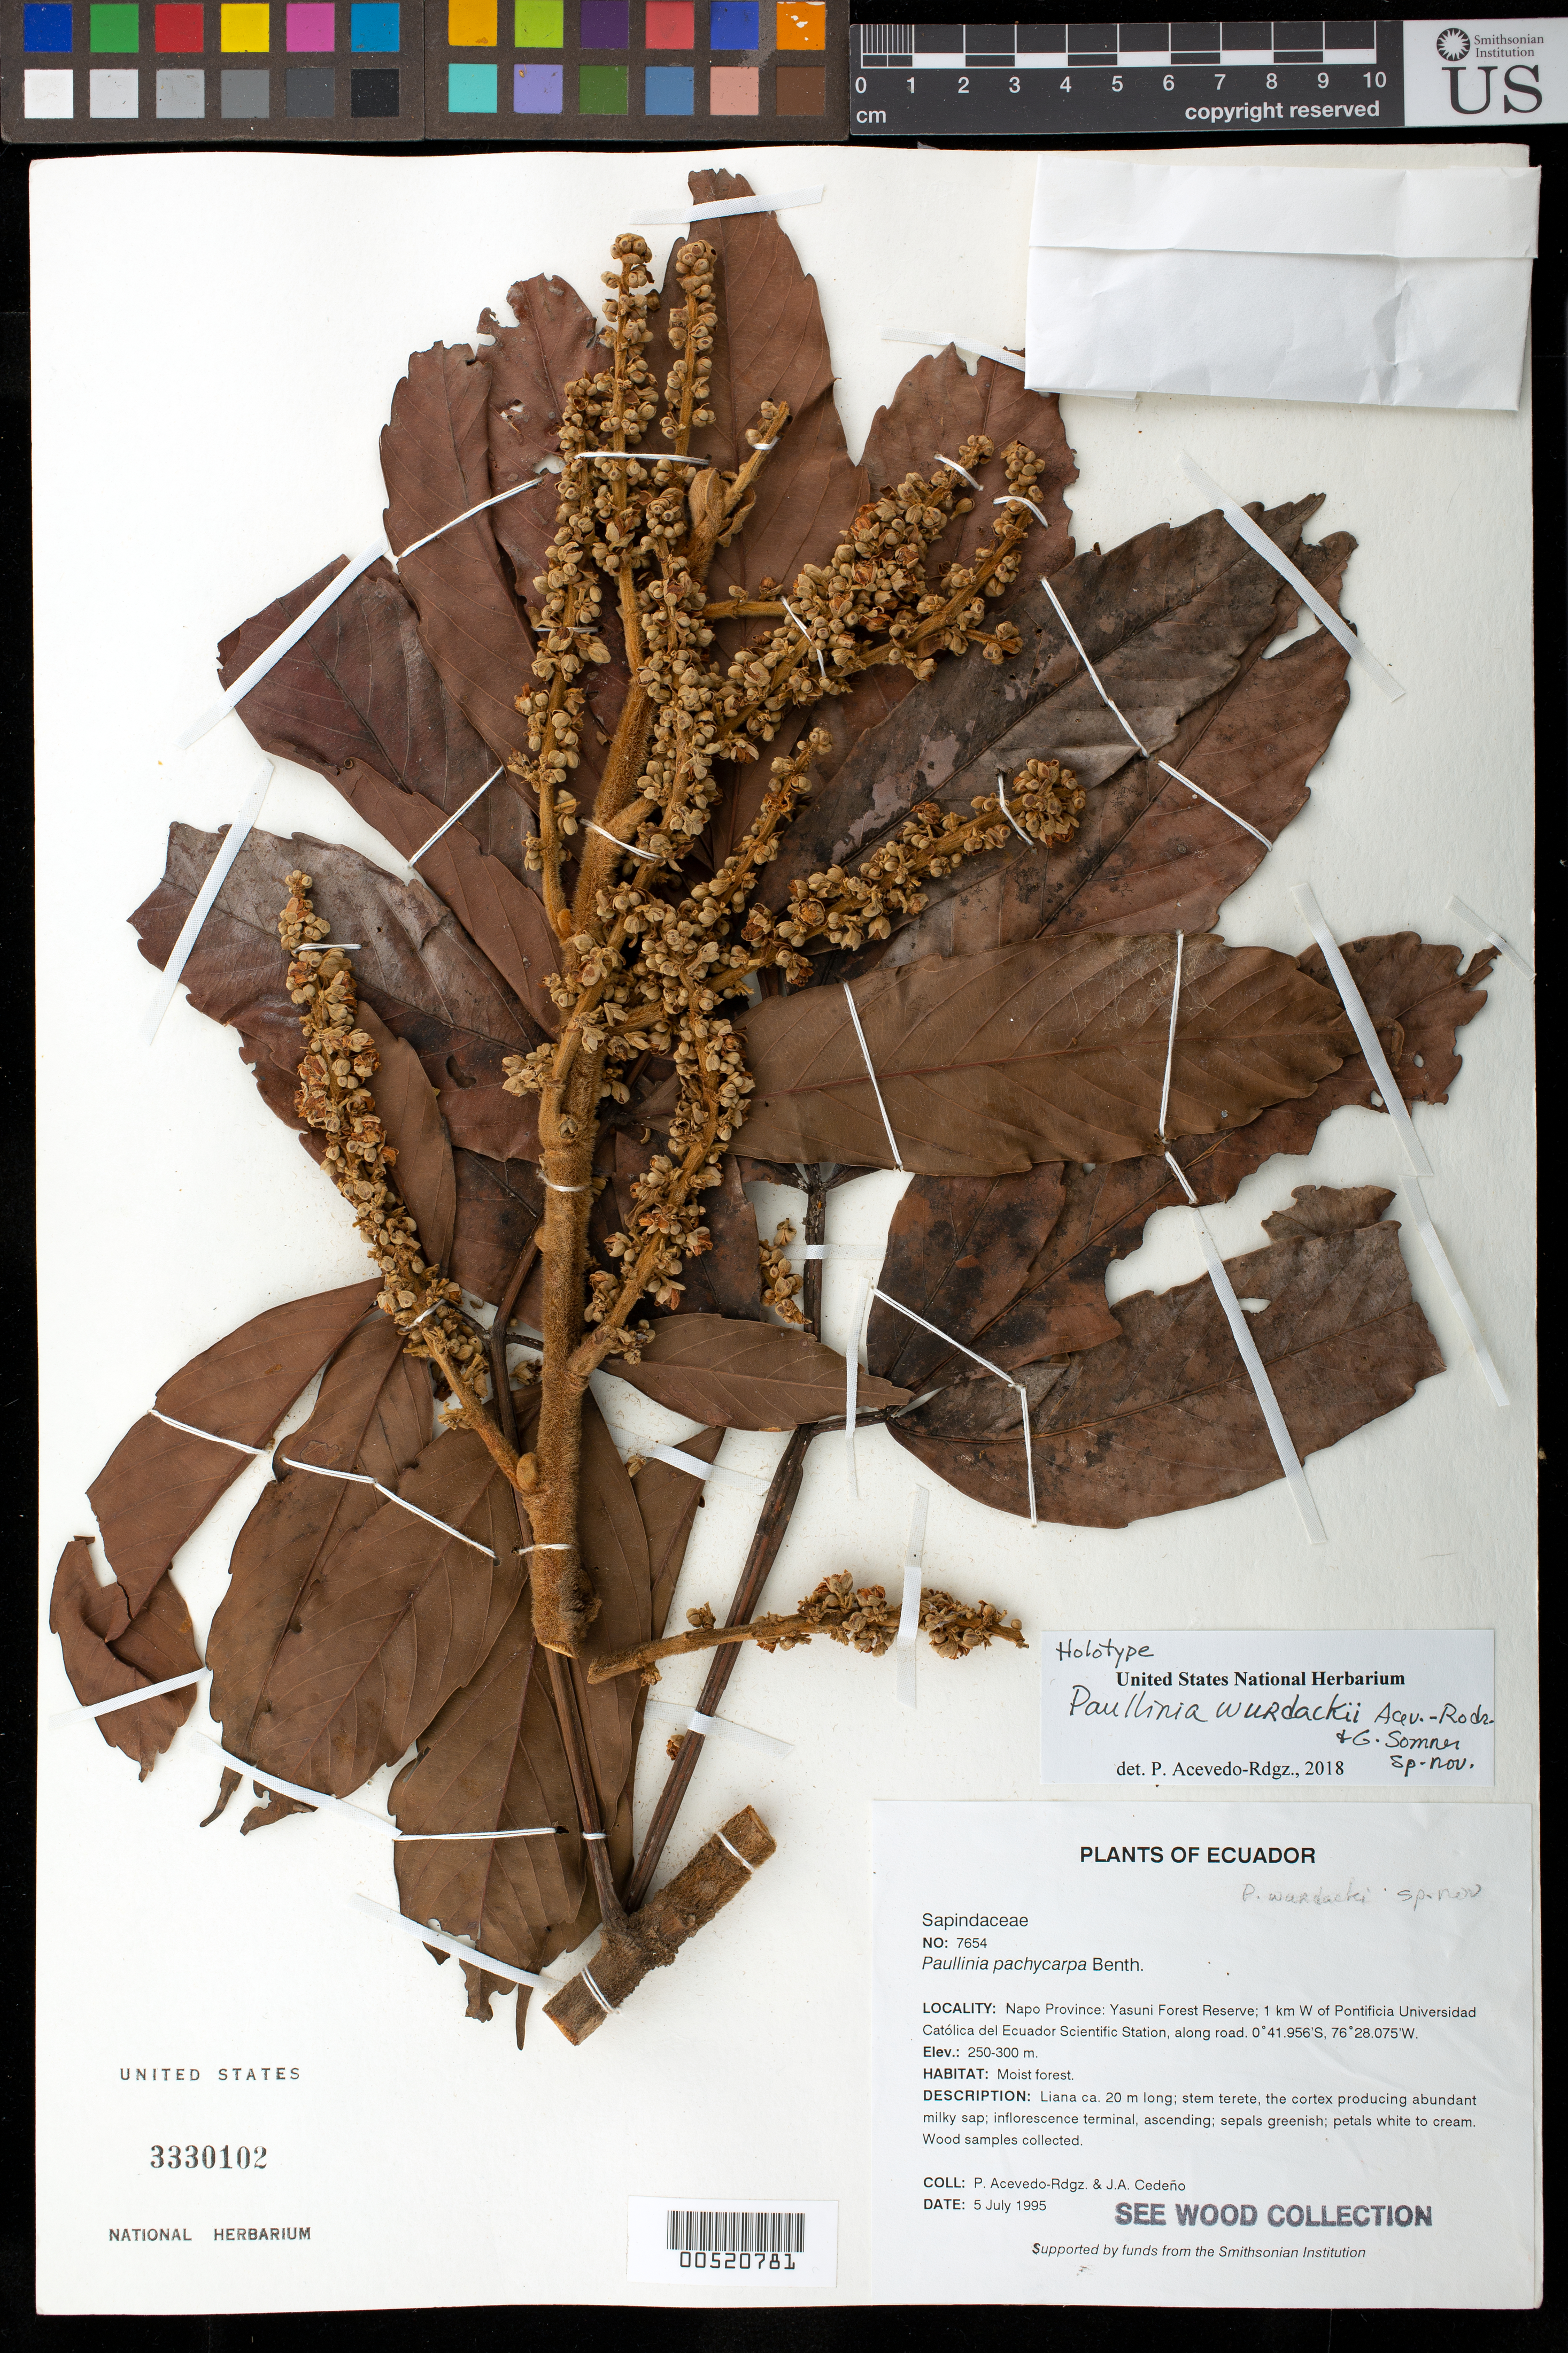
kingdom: Plantae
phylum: Tracheophyta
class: Magnoliopsida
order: Sapindales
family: Sapindaceae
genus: Paullinia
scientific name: Paullinia wurdackii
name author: Acev.-Rodr. & Somner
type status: Holotype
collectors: P. Acevedo-Rodr. & J. A. Cedeño M.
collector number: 7654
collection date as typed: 05 Jul 1995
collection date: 1995-07-05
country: Ecuador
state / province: Napo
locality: Napo Province: Yasuni Forest Reserve; 1 km W of Pontificia Universidad Católica del Ecuador Scientific Station along road.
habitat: Moist forest.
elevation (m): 250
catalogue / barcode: US 3330102